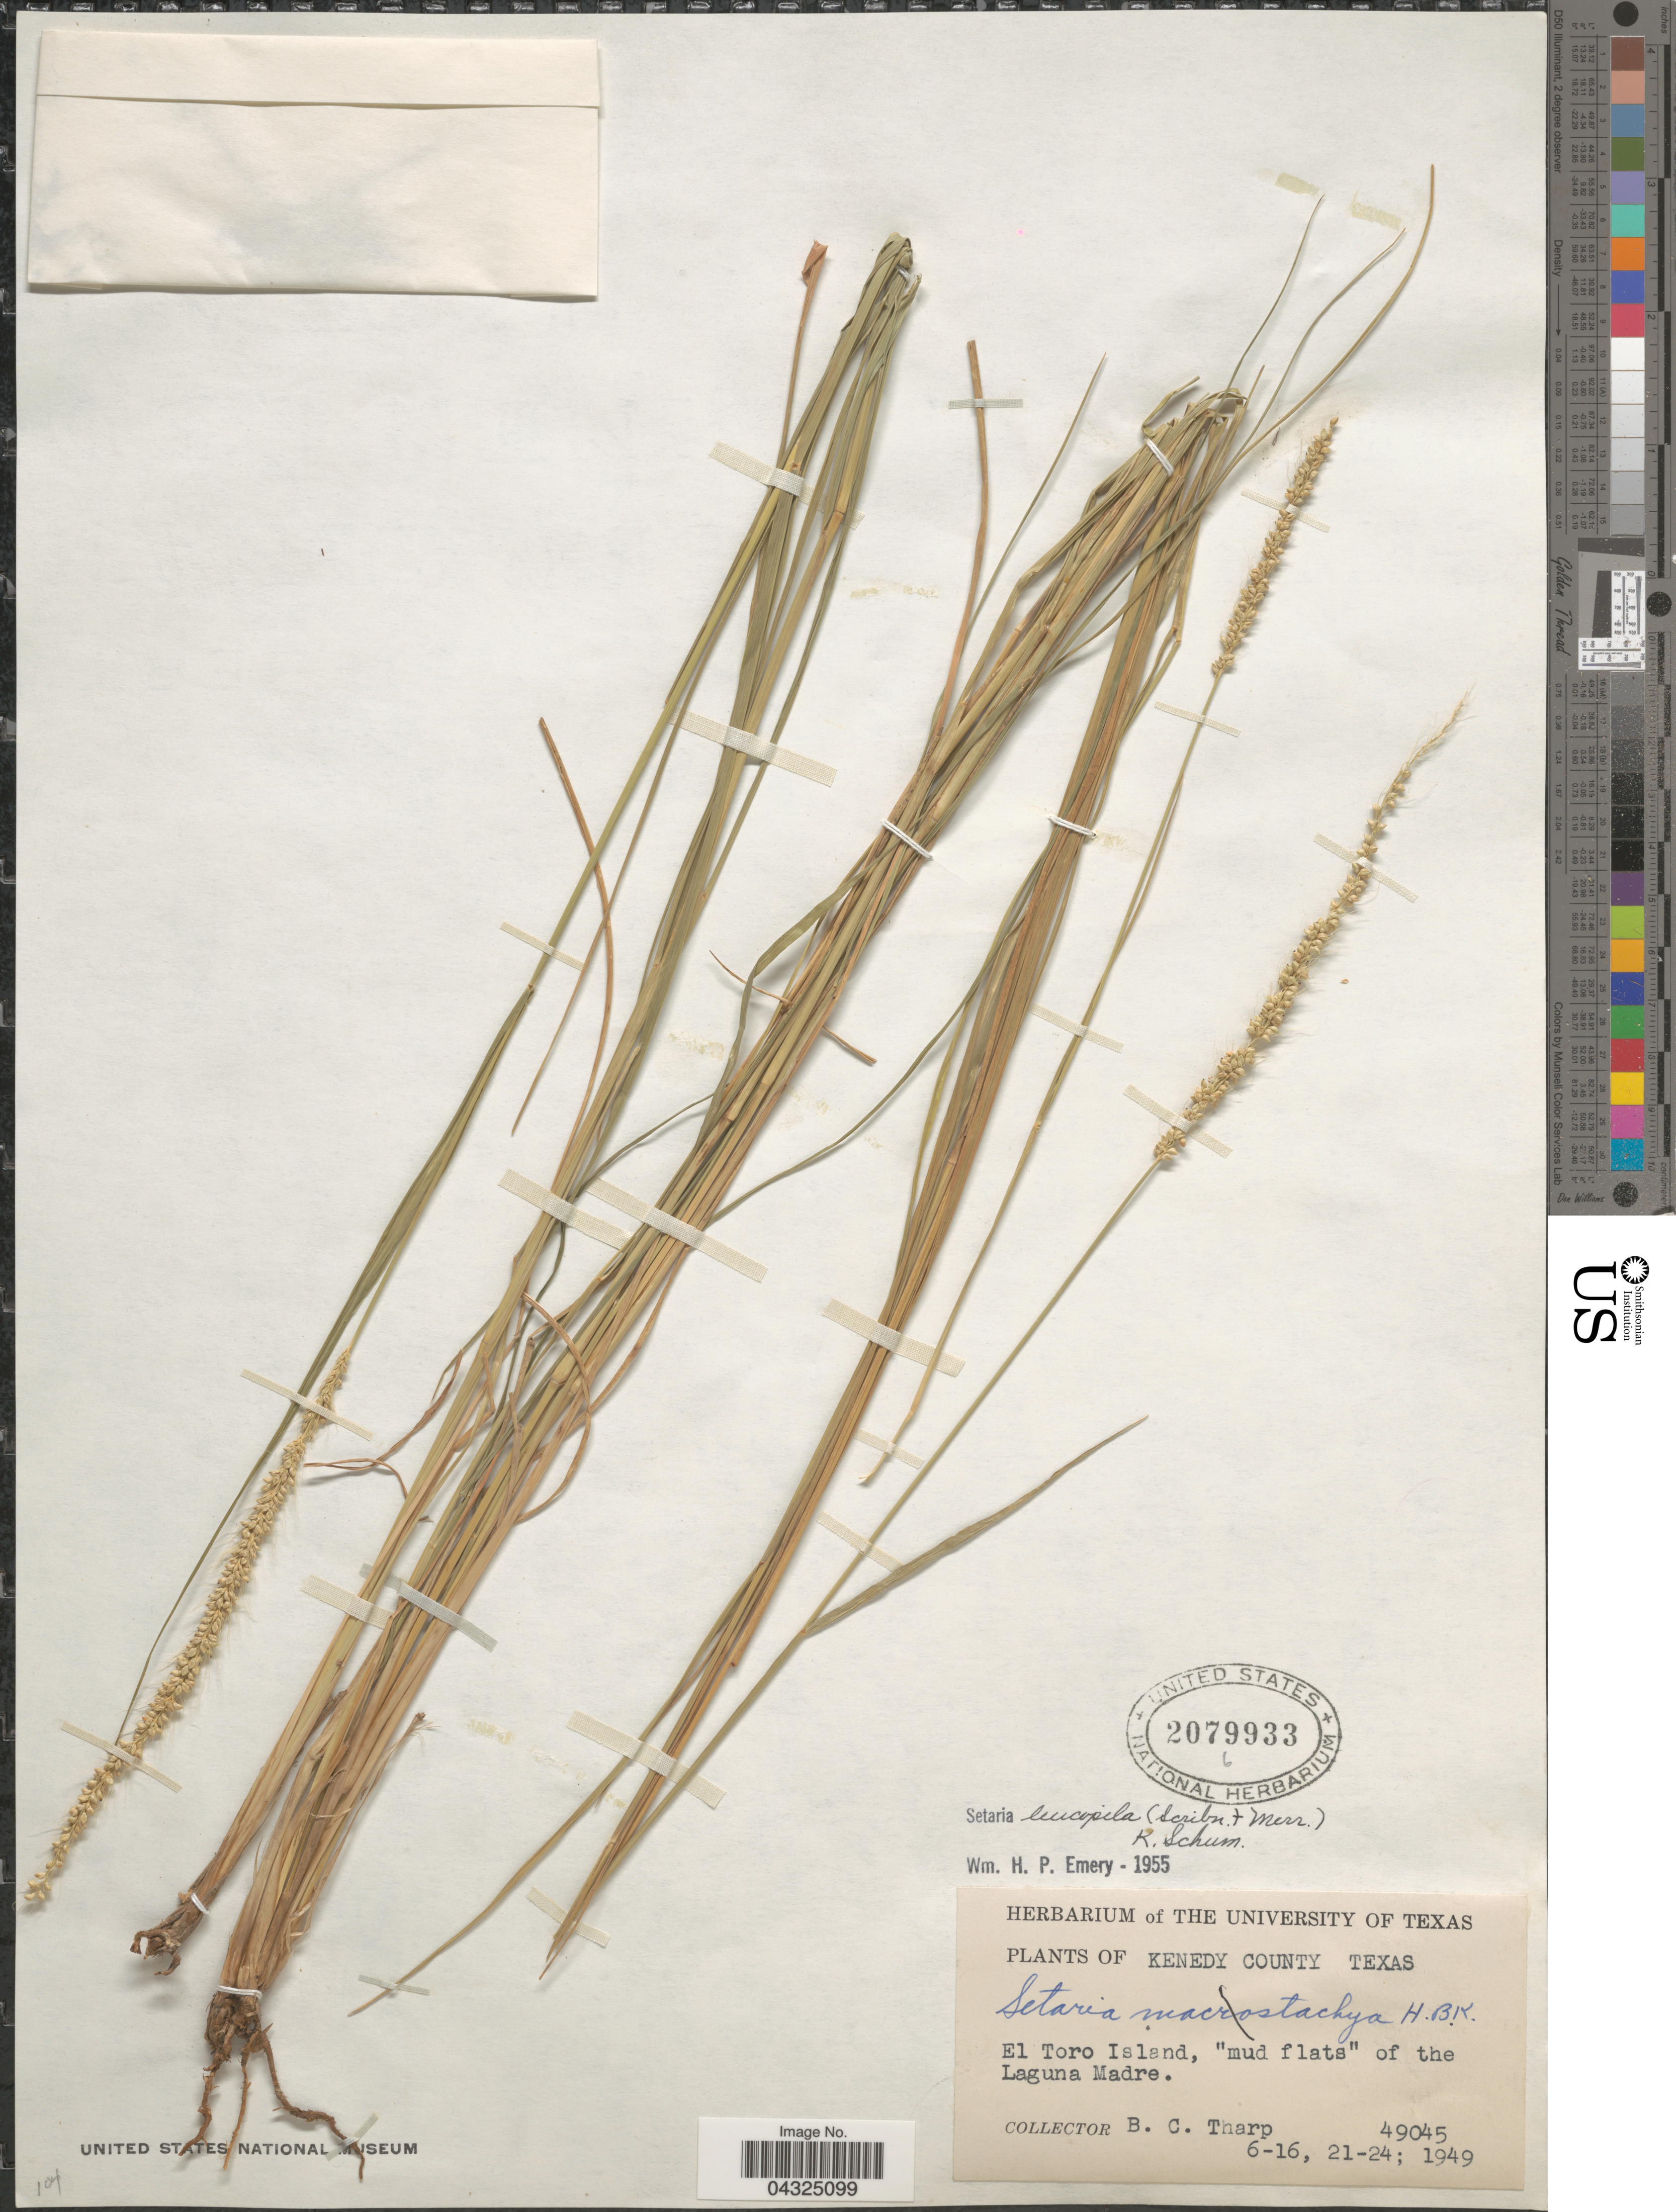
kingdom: Plantae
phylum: Tracheophyta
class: Liliopsida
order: Poales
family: Poaceae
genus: Setaria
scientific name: Setaria leucopila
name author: (Scribn. & Merr.) K. Schum.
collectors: B. C. Tharp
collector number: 49045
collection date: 1949-06-16/1949-06-24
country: United States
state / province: Texas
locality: Kenedy County. El Toro Island, "mud flats" of the Lagunda Madre.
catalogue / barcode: US 2079933